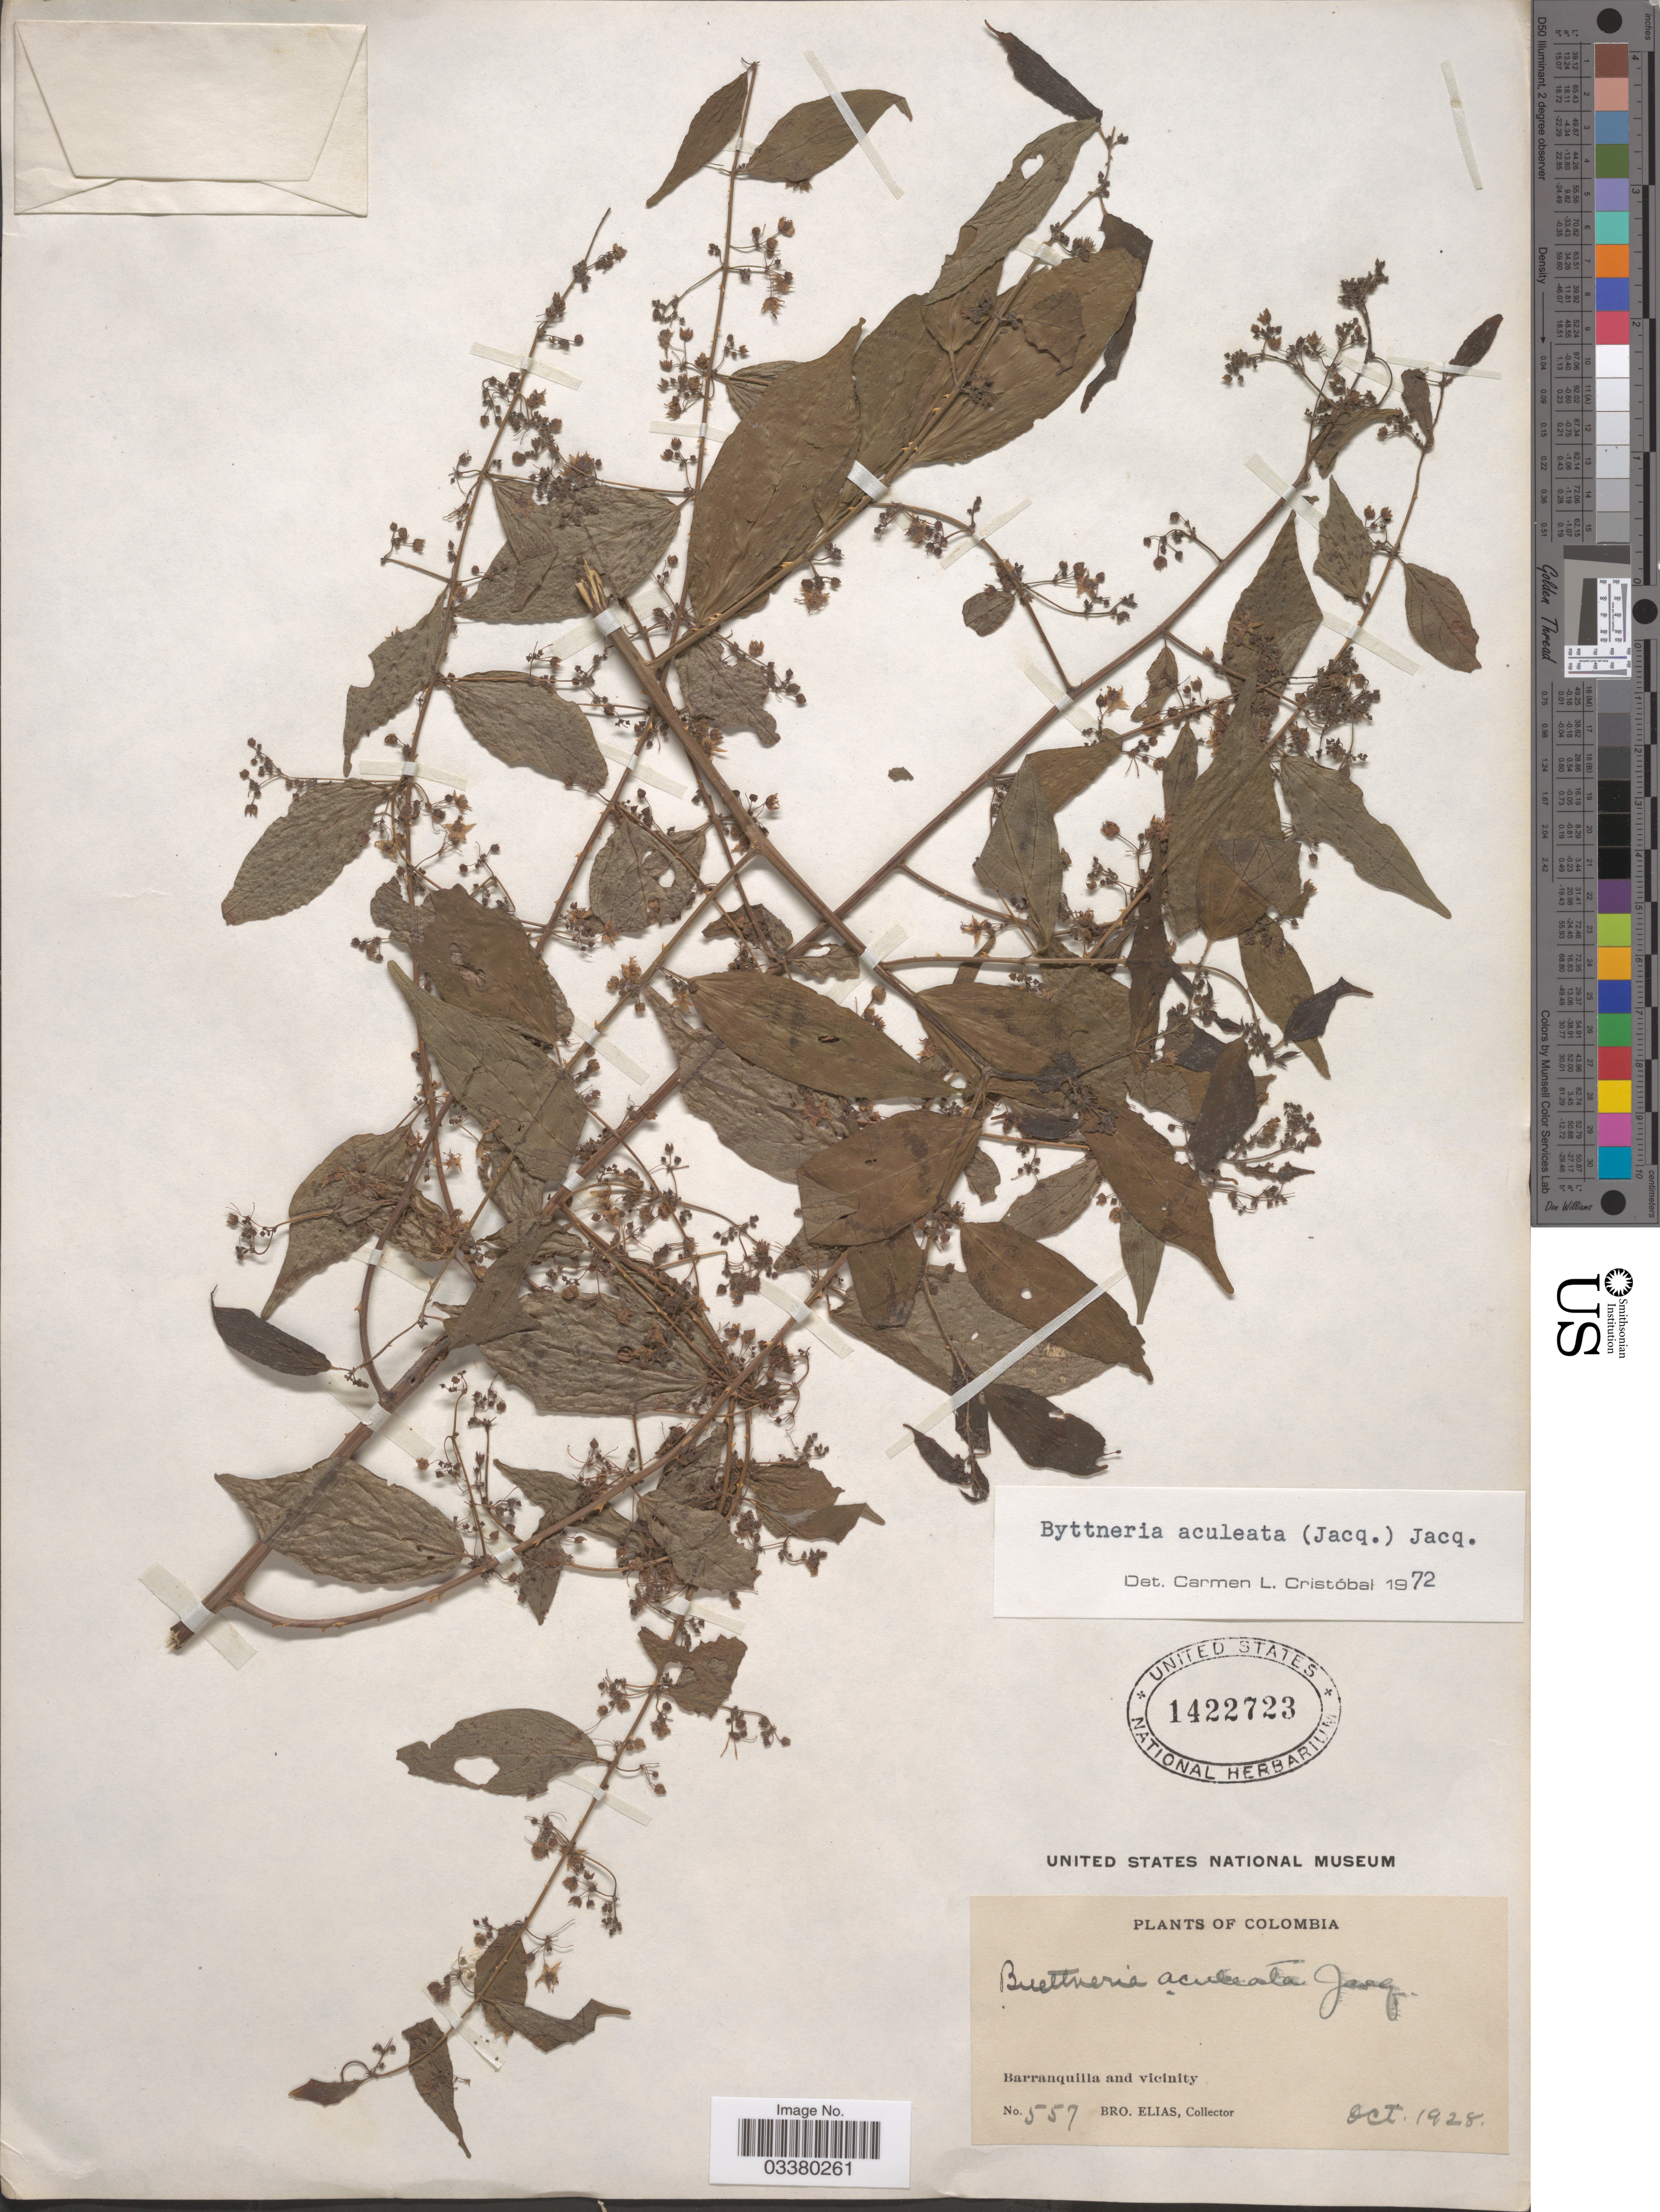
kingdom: Plantae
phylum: Tracheophyta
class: Magnoliopsida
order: Malvales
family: Malvaceae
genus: Byttneria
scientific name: Byttneria aculeata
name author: (Jacq.) Jacq.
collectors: Bro. Elias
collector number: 557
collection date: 1928-10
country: Colombia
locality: Barranquilla and vicinity.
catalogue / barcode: US 1422723